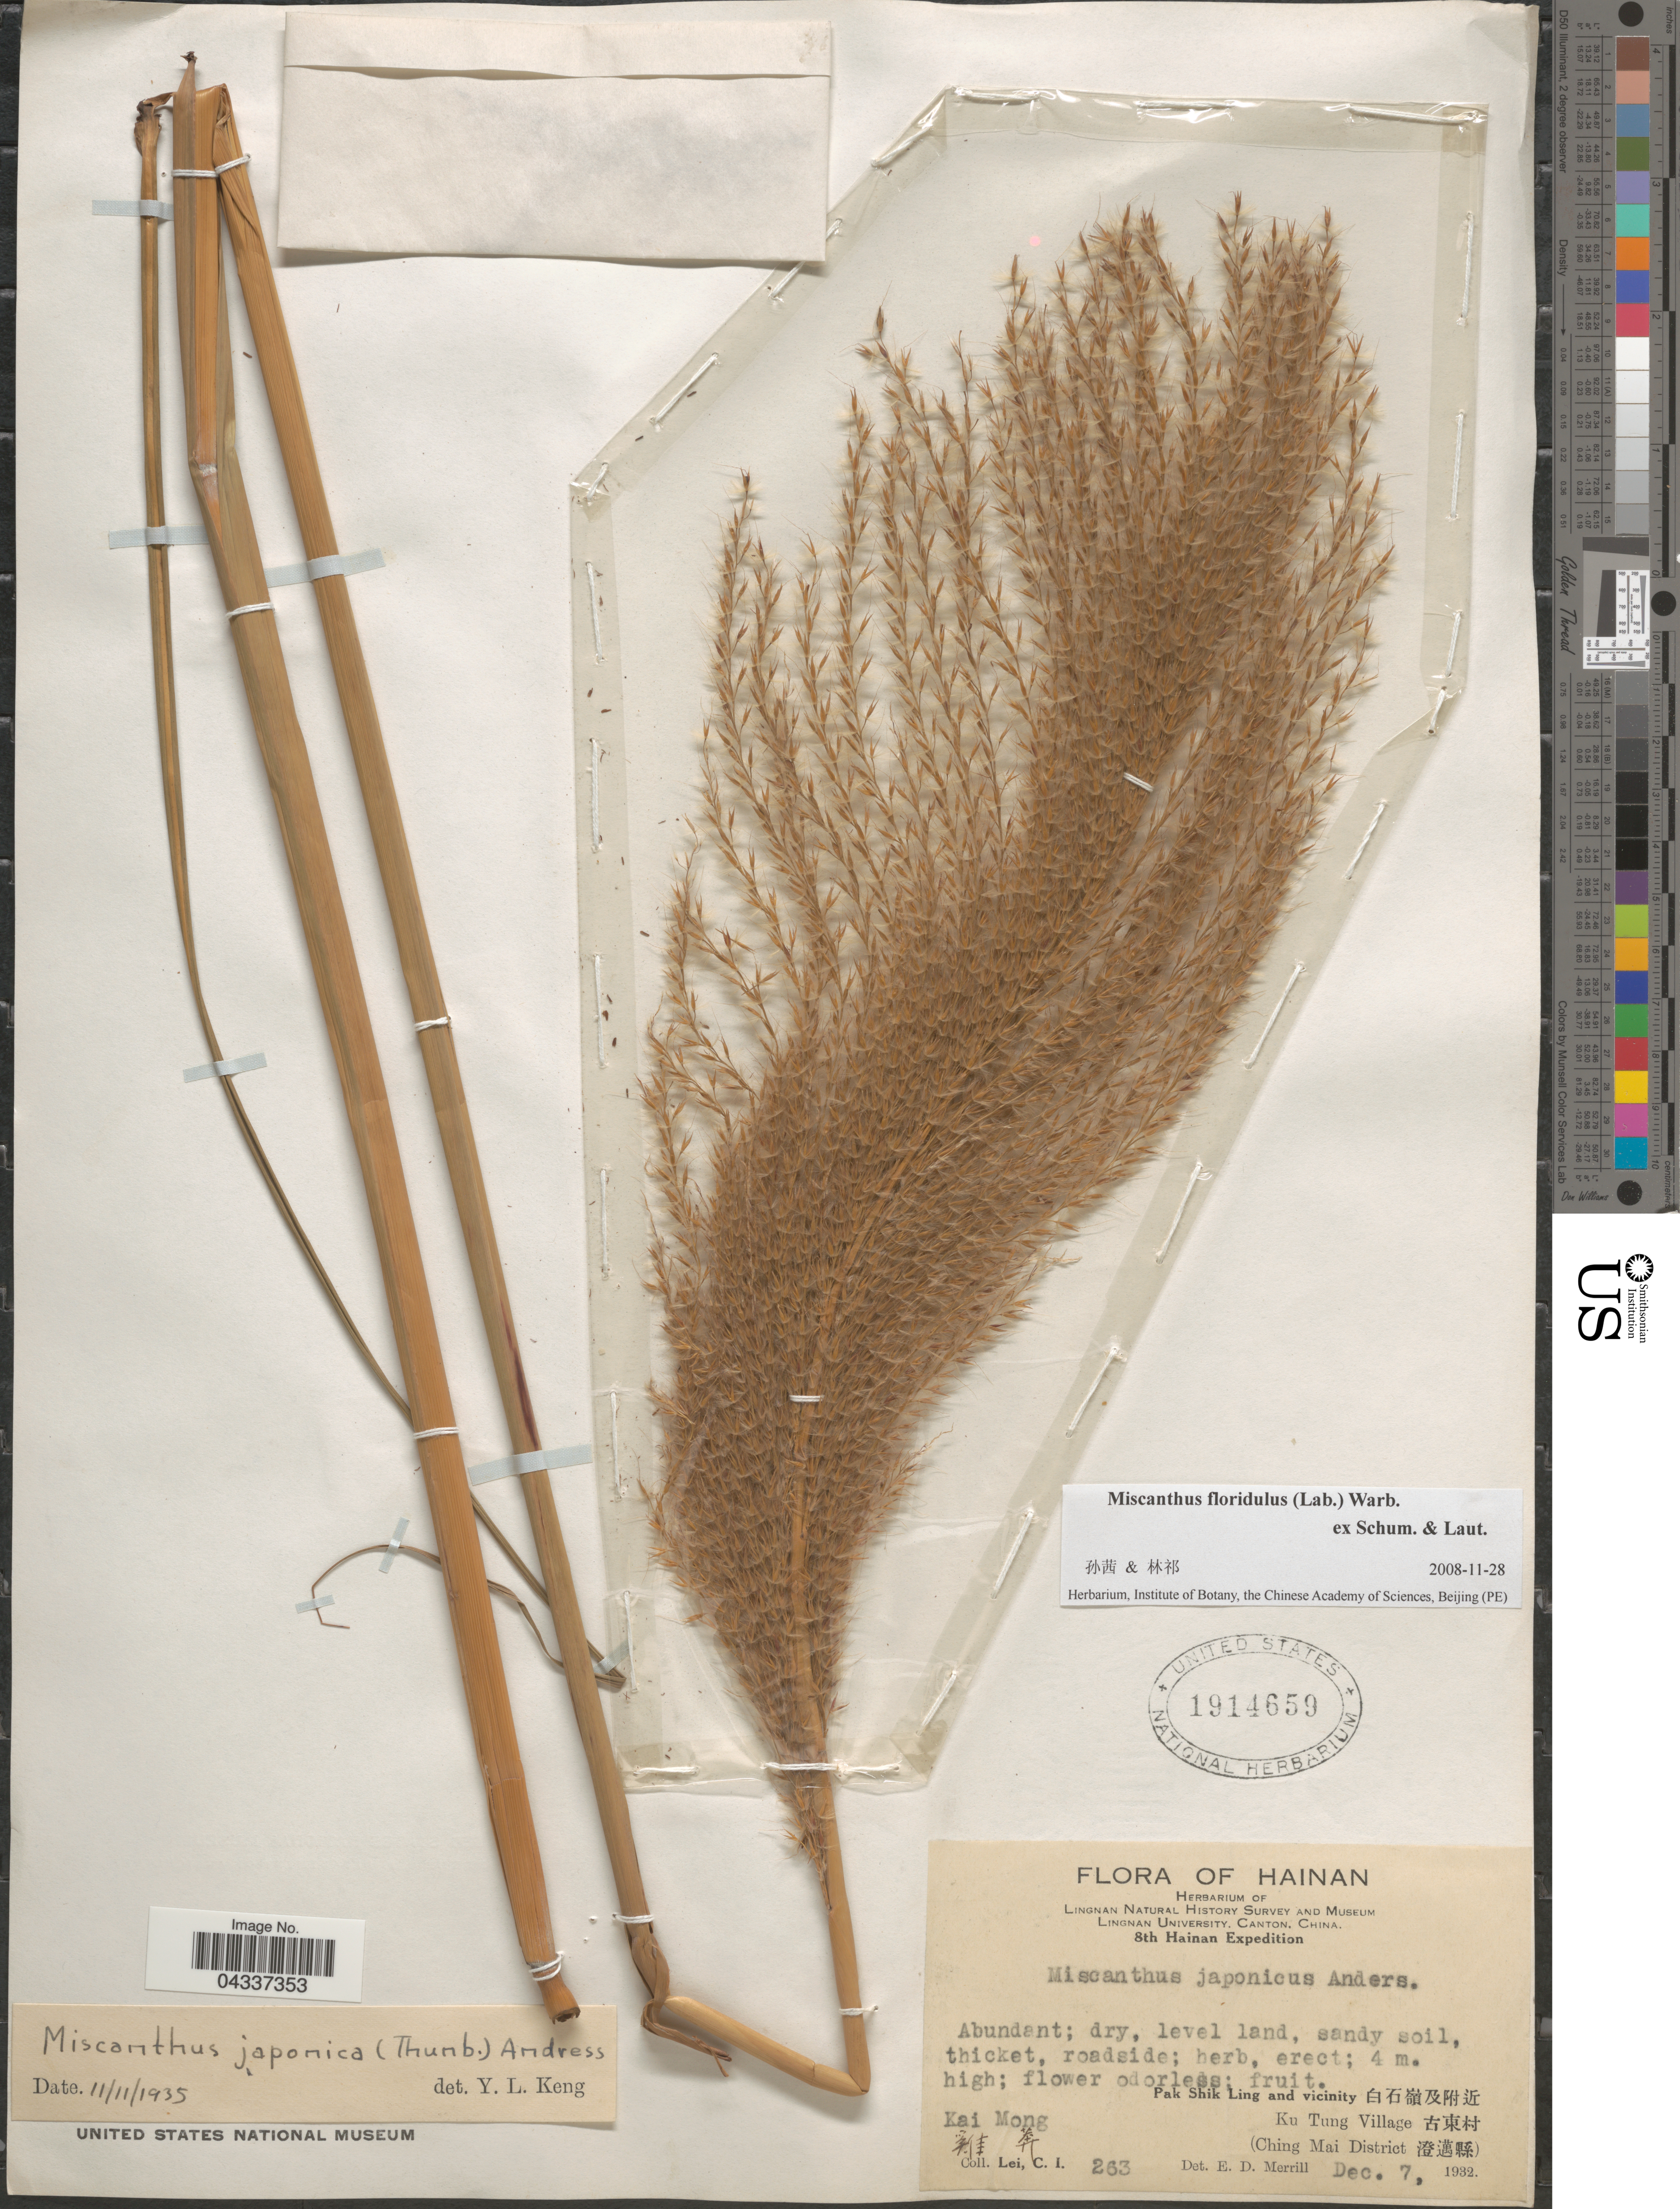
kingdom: Plantae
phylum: Tracheophyta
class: Liliopsida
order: Poales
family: Poaceae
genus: Miscanthus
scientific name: Miscanthus floridulus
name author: (Labill.) Warb.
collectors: C. I. Lei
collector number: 263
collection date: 1932-12-07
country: China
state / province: Hainan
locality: Lingnan Natural History Survey and Museum Lingnan University. 8th Hainan E[Foreign script]pedition. Kai Mong [Foreign script]. Pak Shik Ling and vicinity [Foreign script]. Ku Tung Village [Foreign script] (Ching Mai District [Foreign script]).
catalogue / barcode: US 1914659